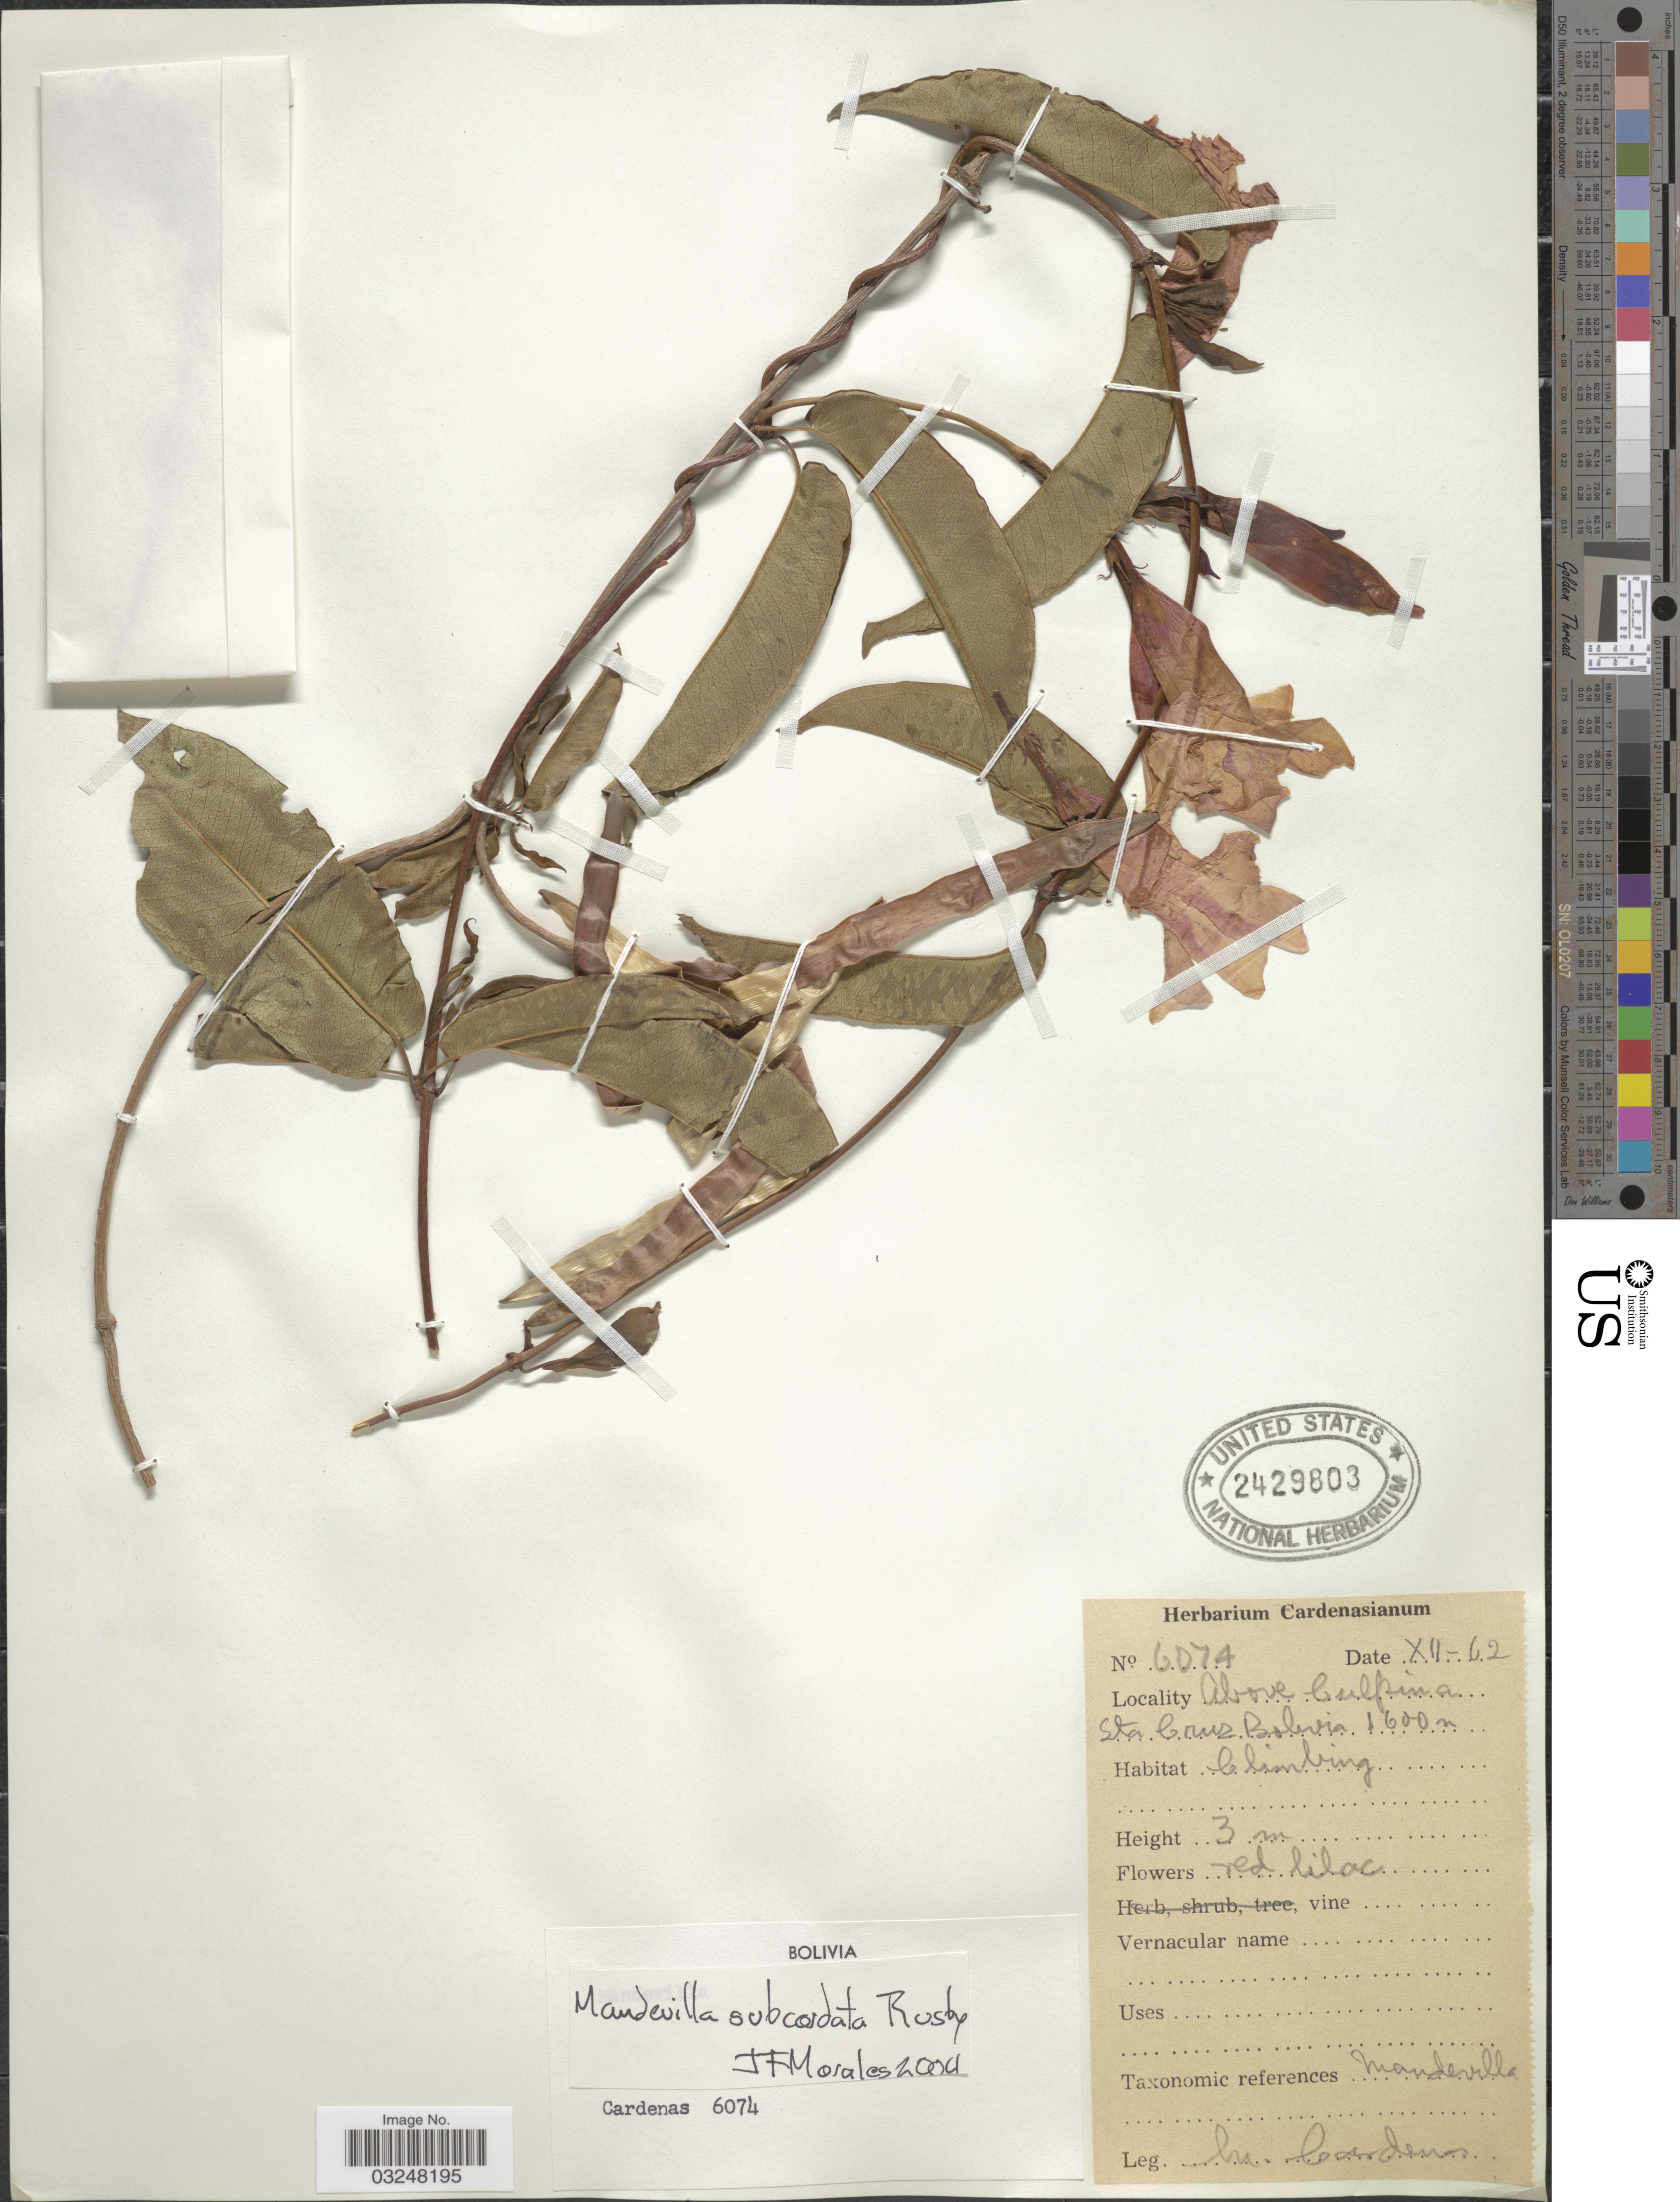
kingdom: Plantae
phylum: Tracheophyta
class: Magnoliopsida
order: Gentianales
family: Apocynaceae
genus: Mandevilla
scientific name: Mandevilla subcordata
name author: Rusby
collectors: M. Cárdenas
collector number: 6074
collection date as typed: Transcribed d/m/y: /12/62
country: Bolivia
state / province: Santa Cruz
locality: Above Culpina. Sta Cruz.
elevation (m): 1600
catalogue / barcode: US 2429803